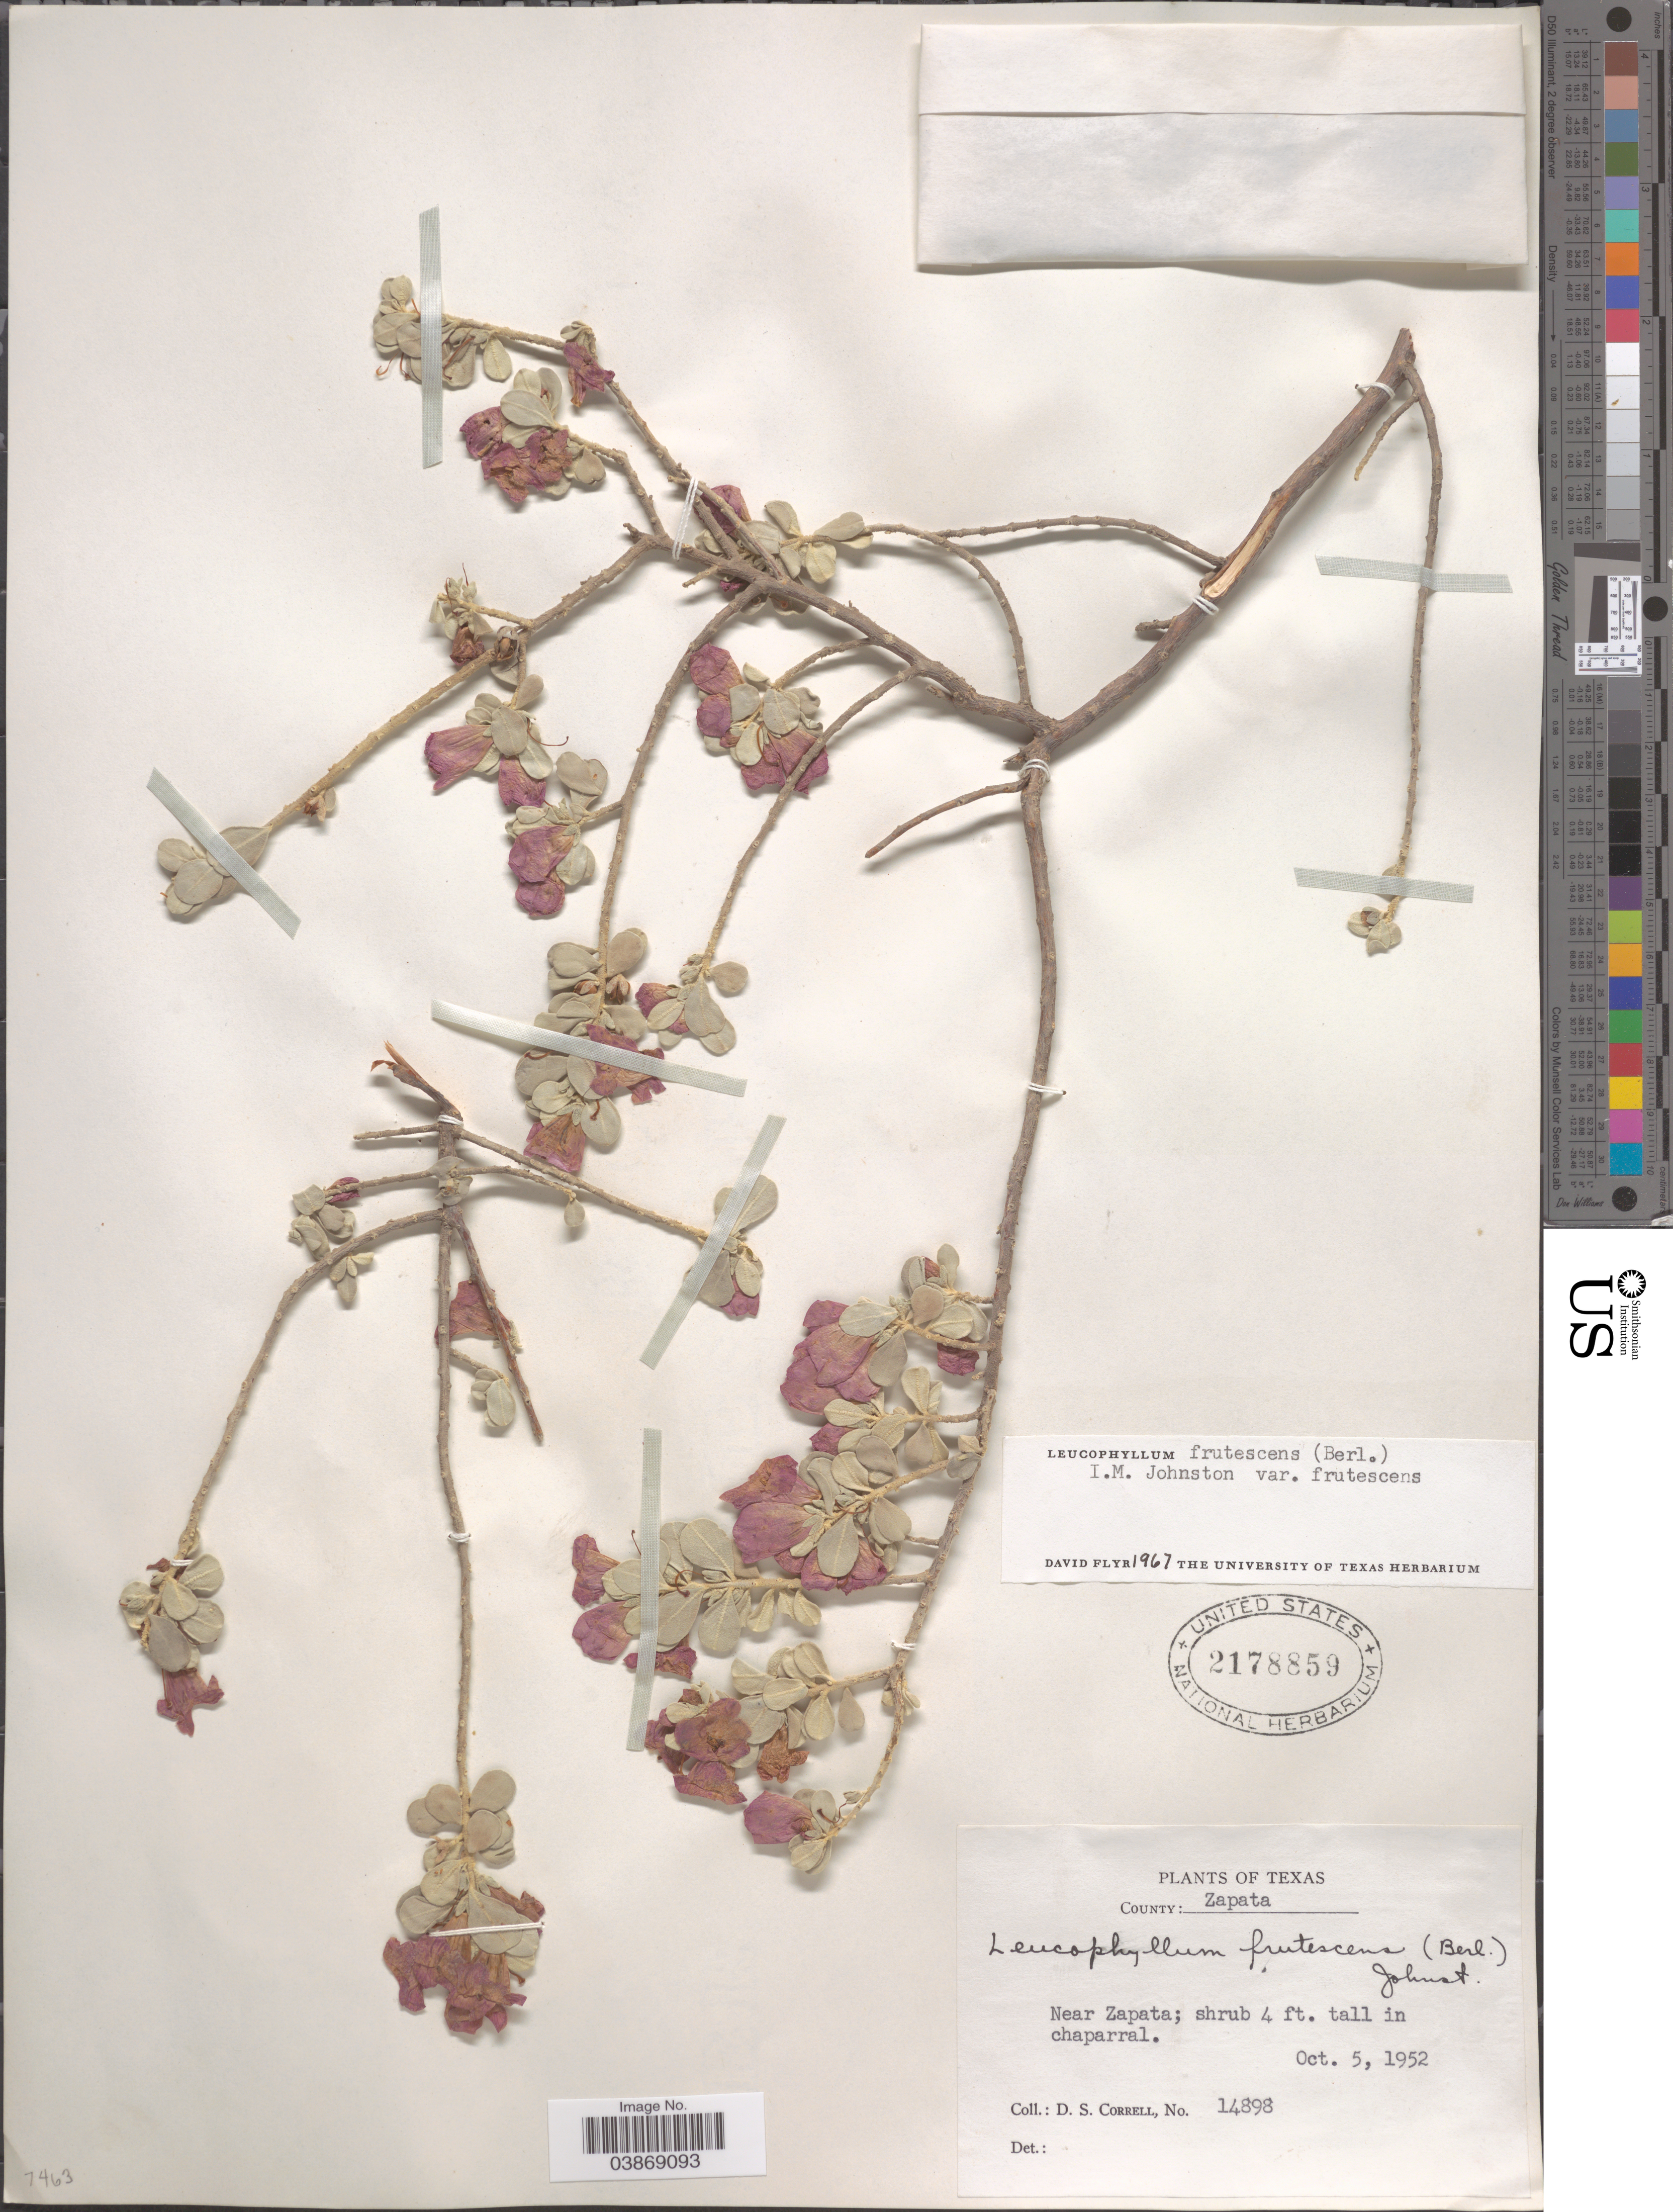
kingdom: Plantae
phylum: Tracheophyta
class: Magnoliopsida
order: Lamiales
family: Scrophulariaceae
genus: Leucophyllum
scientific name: Leucophyllum frutescens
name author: (Berland.) I.M. Johnst.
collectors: D. S. Correll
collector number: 14898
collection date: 1952-10-05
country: United States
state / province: Texas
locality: County: Zapata. Near Zapata.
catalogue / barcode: US 2178859